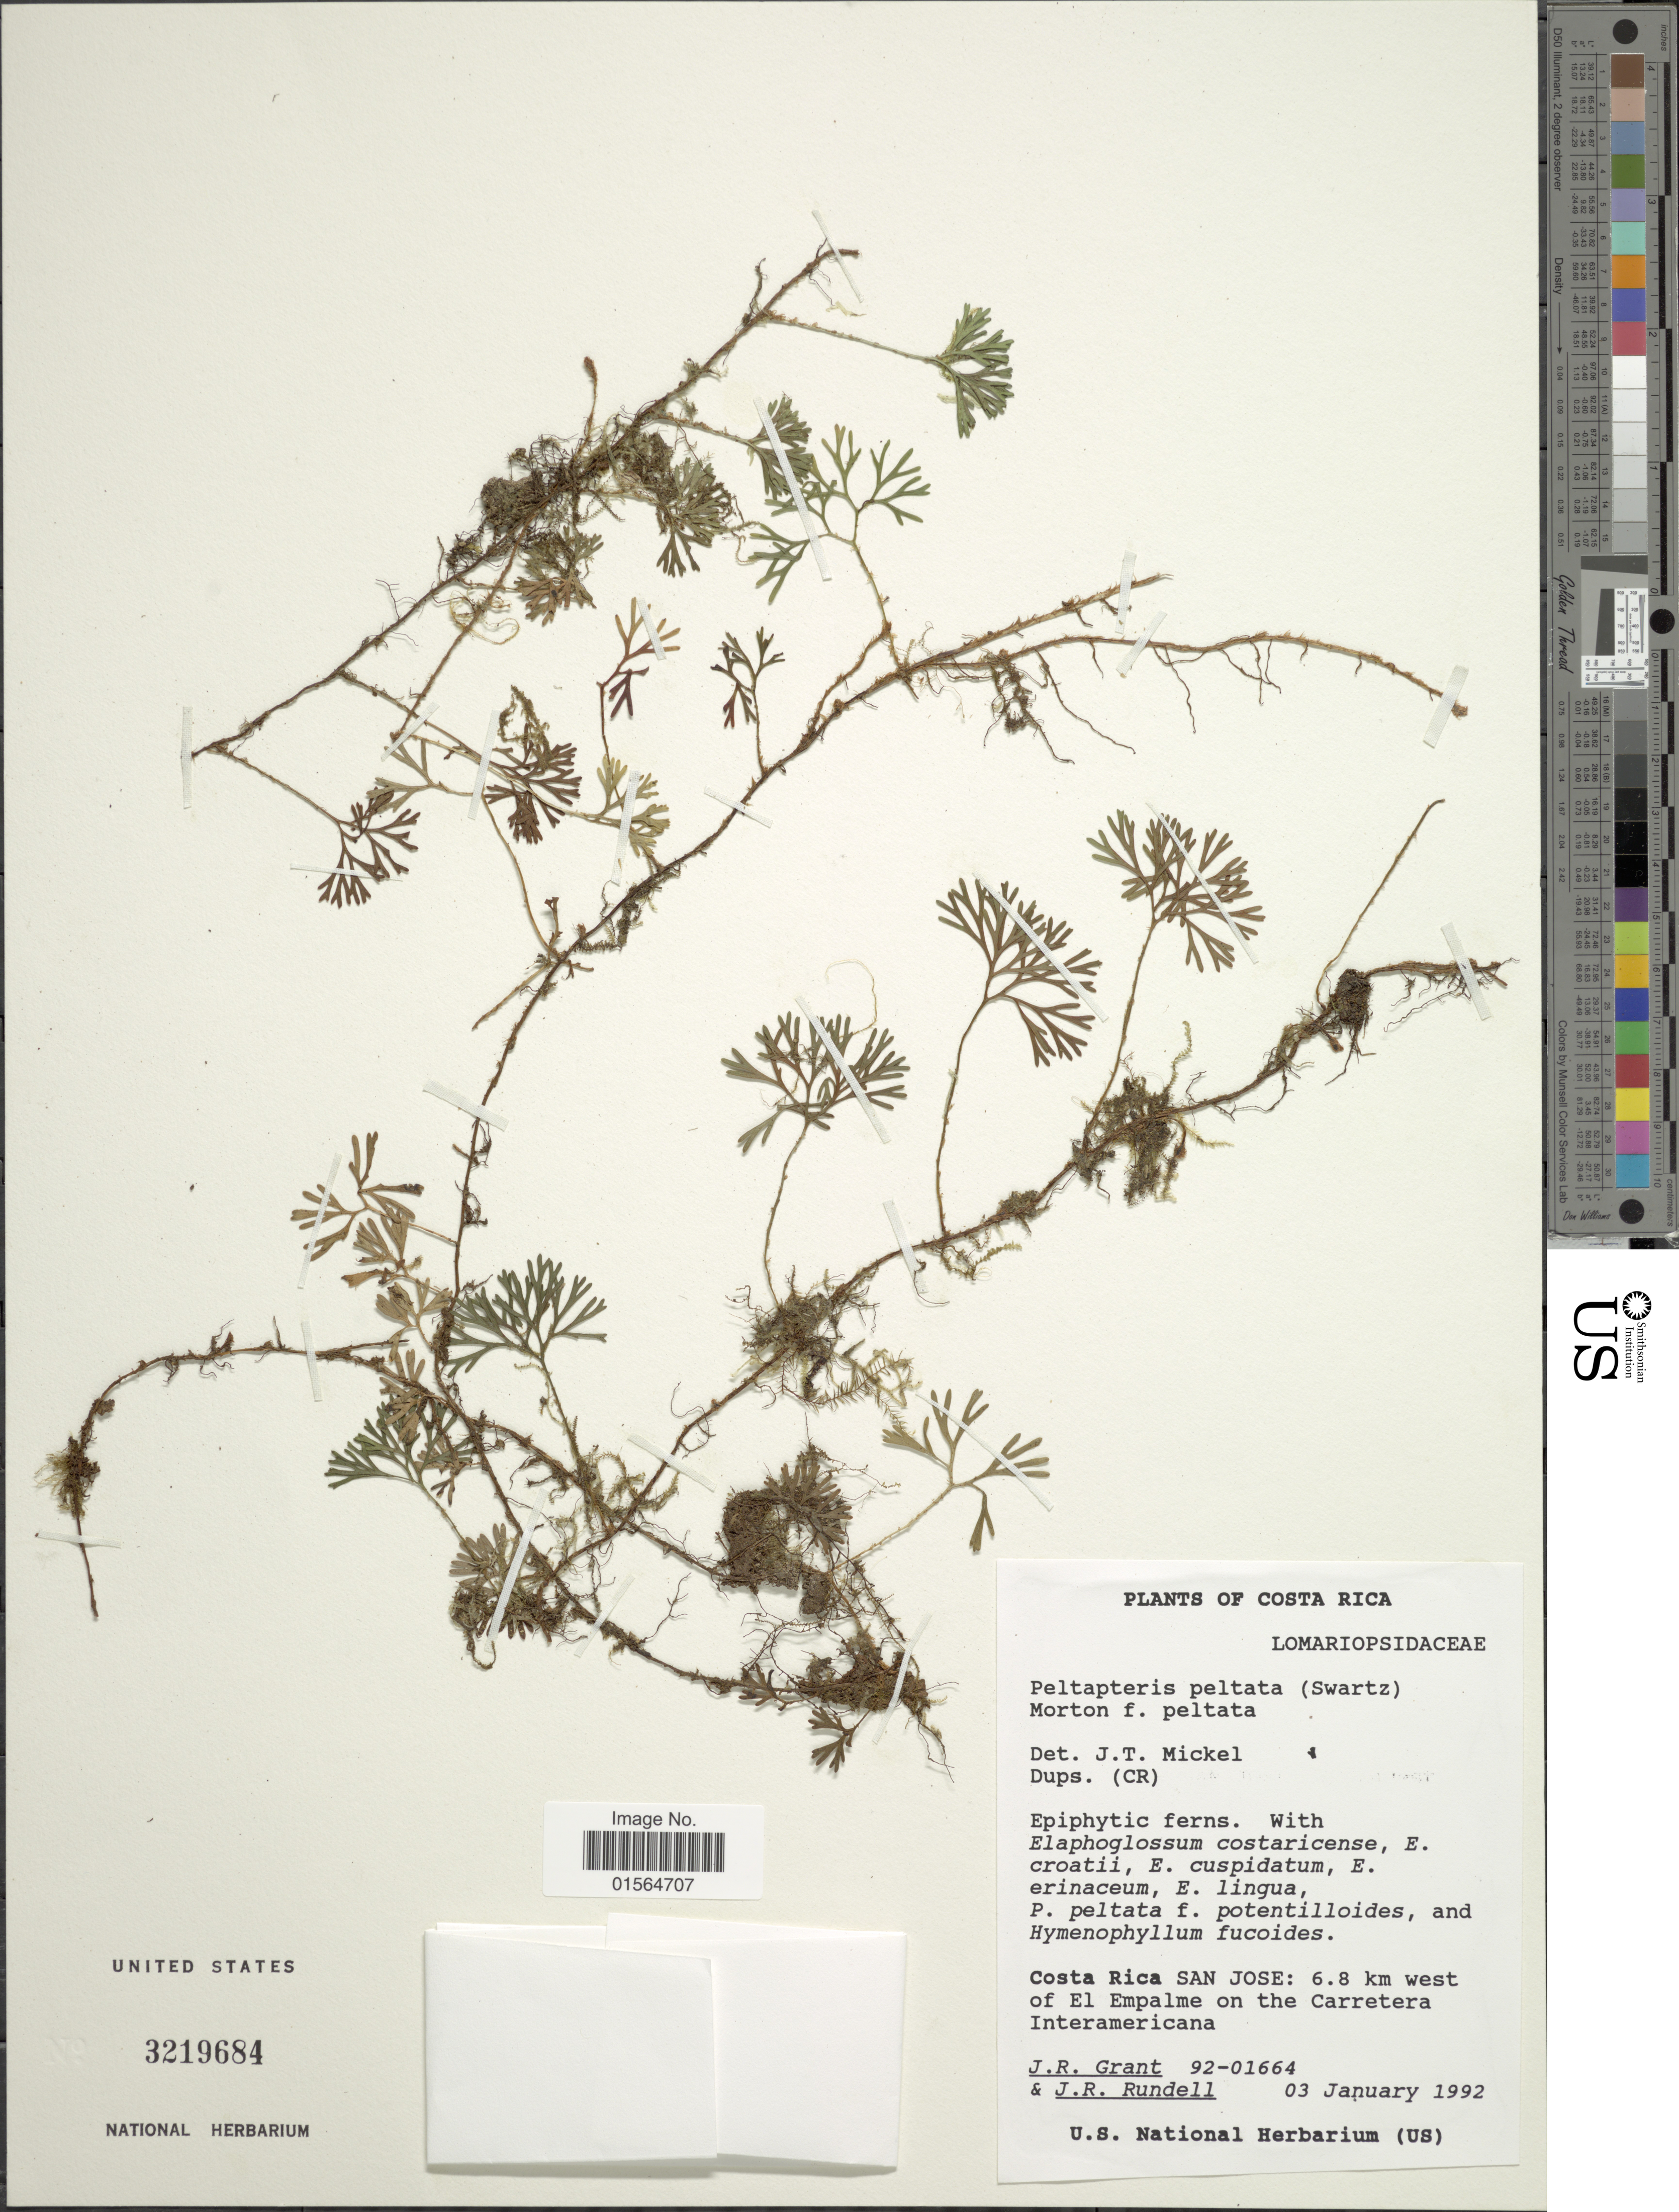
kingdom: Plantae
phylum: Tracheophyta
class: Polypodiopsida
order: Polypodiales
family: Dryopteridaceae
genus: Elaphoglossum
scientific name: Elaphoglossum peltatum f. peltatum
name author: (Sw.) Urb.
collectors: J. Grant & J. R. Rundell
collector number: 92-01664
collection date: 1992-01-03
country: Costa Rica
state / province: San José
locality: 6.6 km west of El Ampalme on the Carretera Interamericana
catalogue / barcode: US 3219684